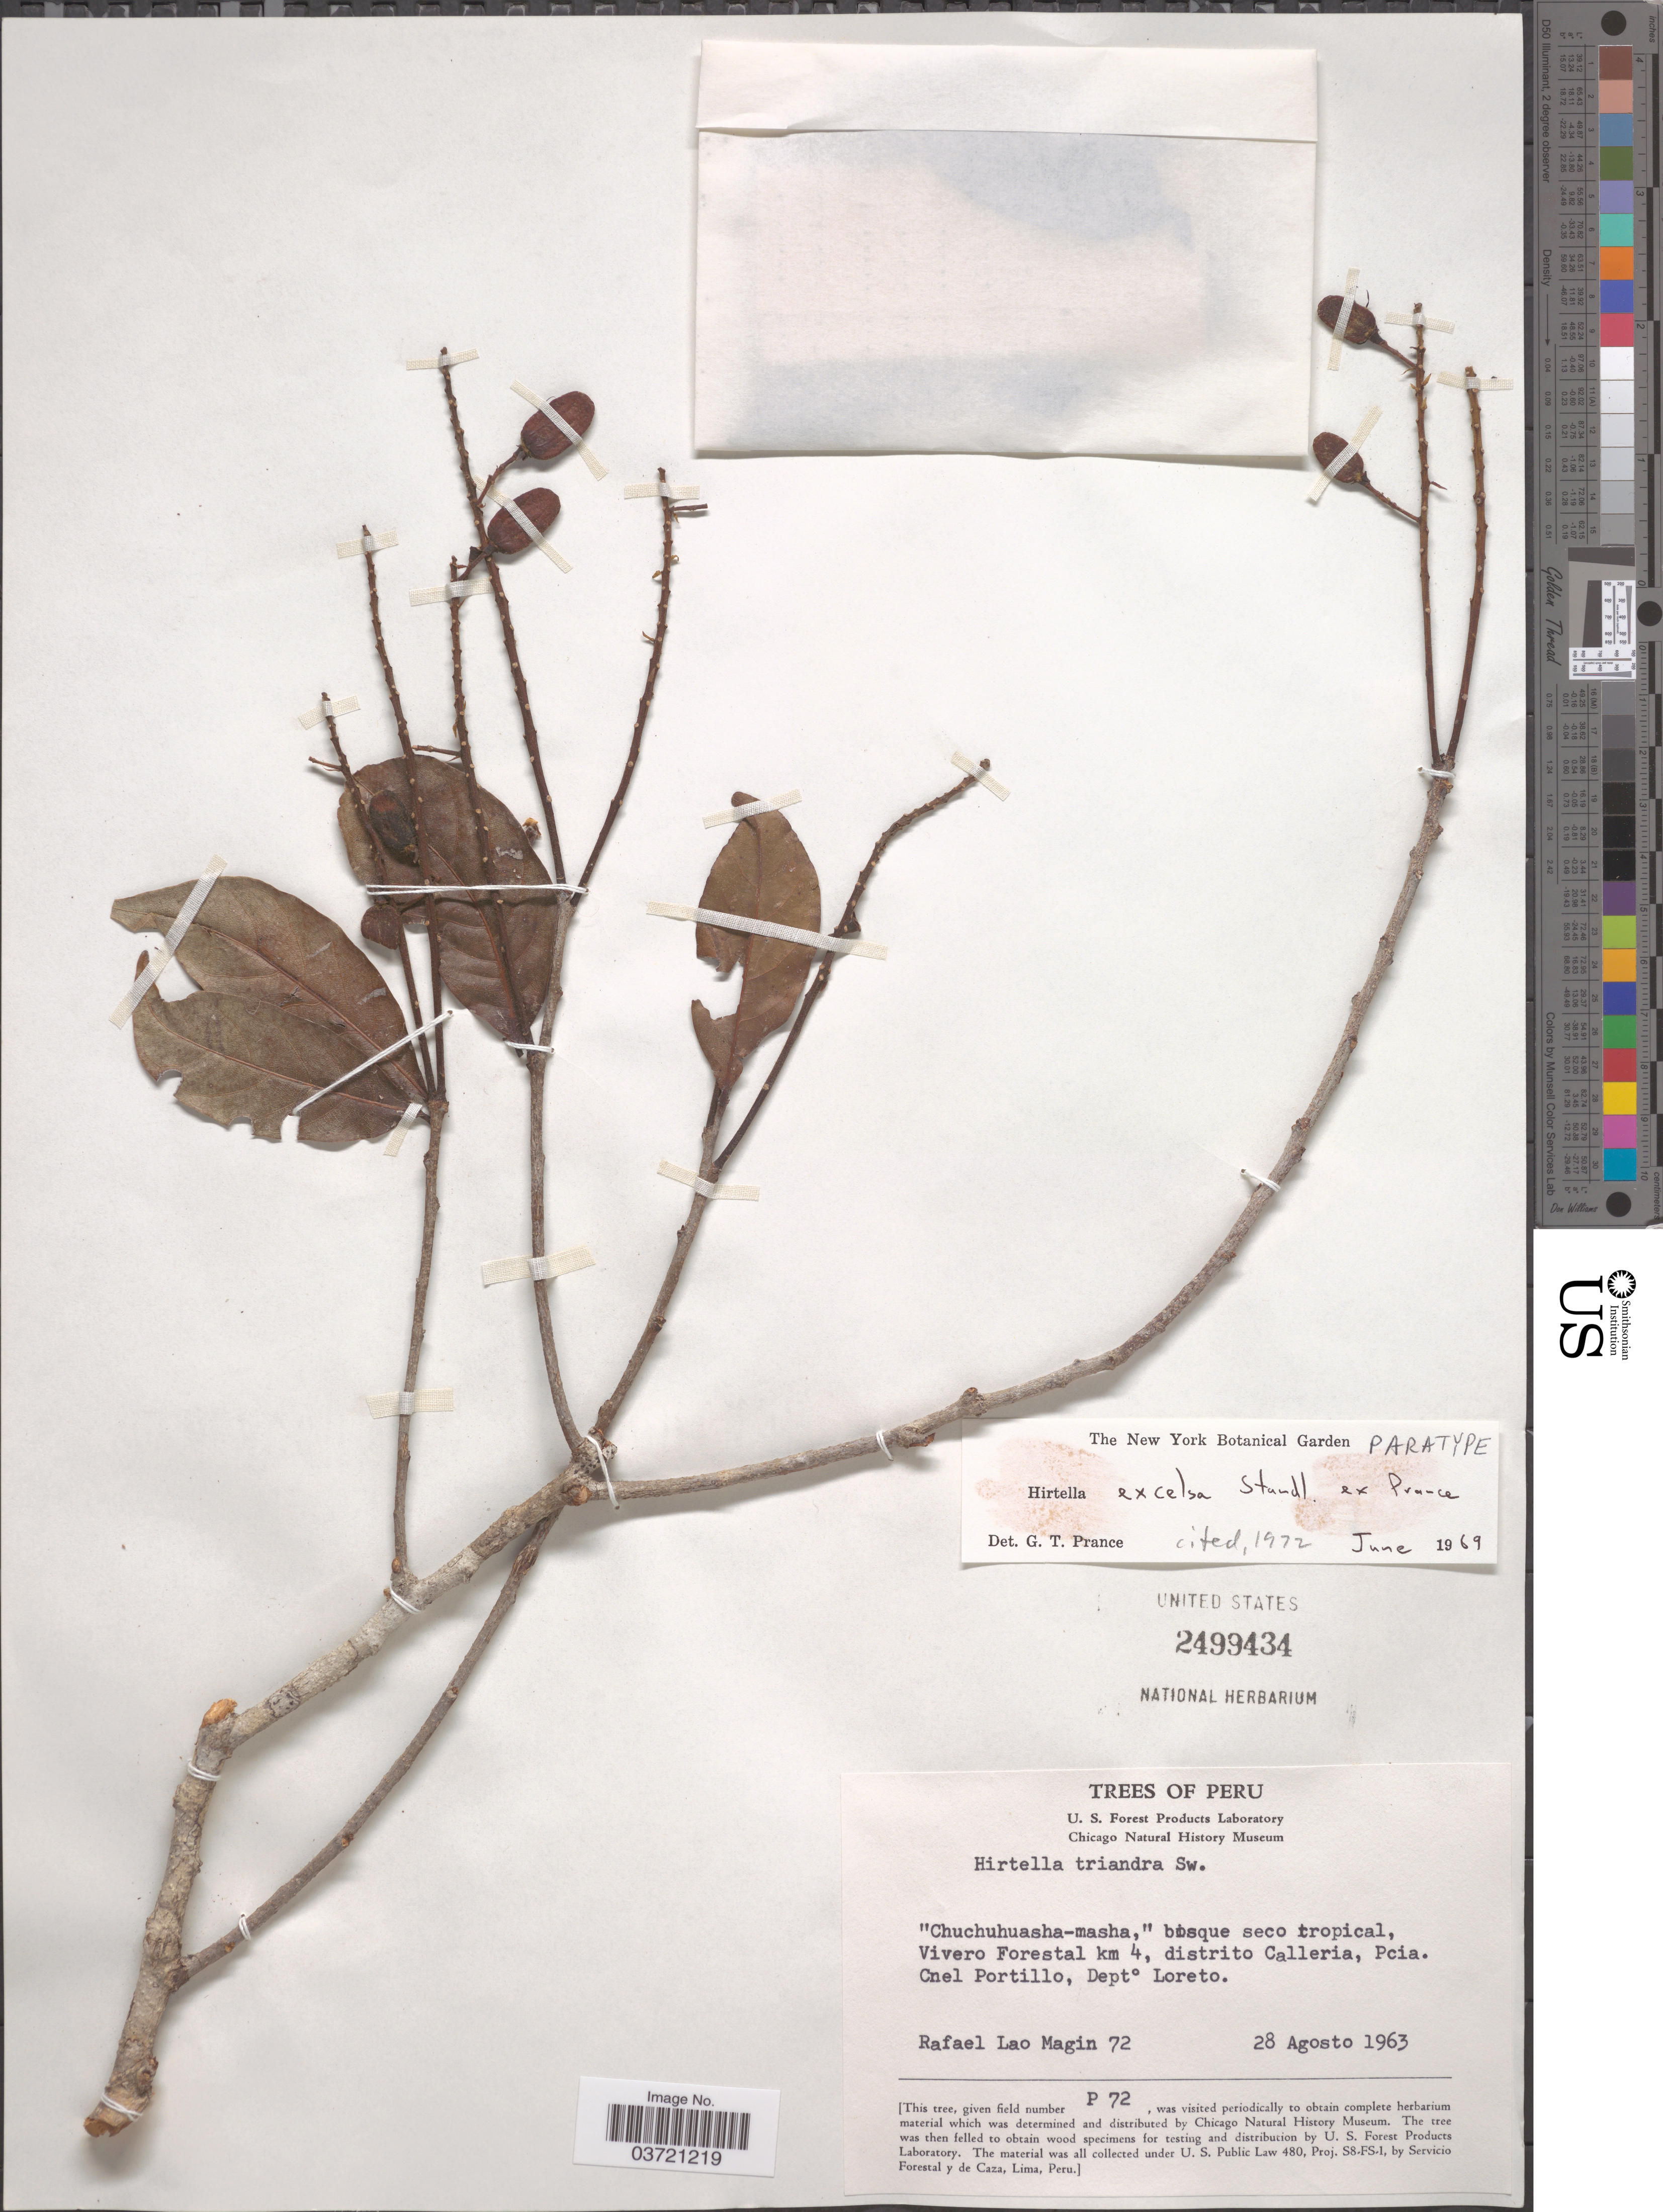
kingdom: Plantae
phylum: Tracheophyta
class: Magnoliopsida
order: Malpighiales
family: Chrysobalanaceae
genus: Hirtella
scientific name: Hirtella excelsa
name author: Standl. ex Prance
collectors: R. L. Magin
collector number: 72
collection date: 1963-08-28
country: Peru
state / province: Loreto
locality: Vivero Forestal km 4, distrito Calleria, Pcia. Cnel Portillo, Dept° Loreto.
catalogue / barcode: US 2499434